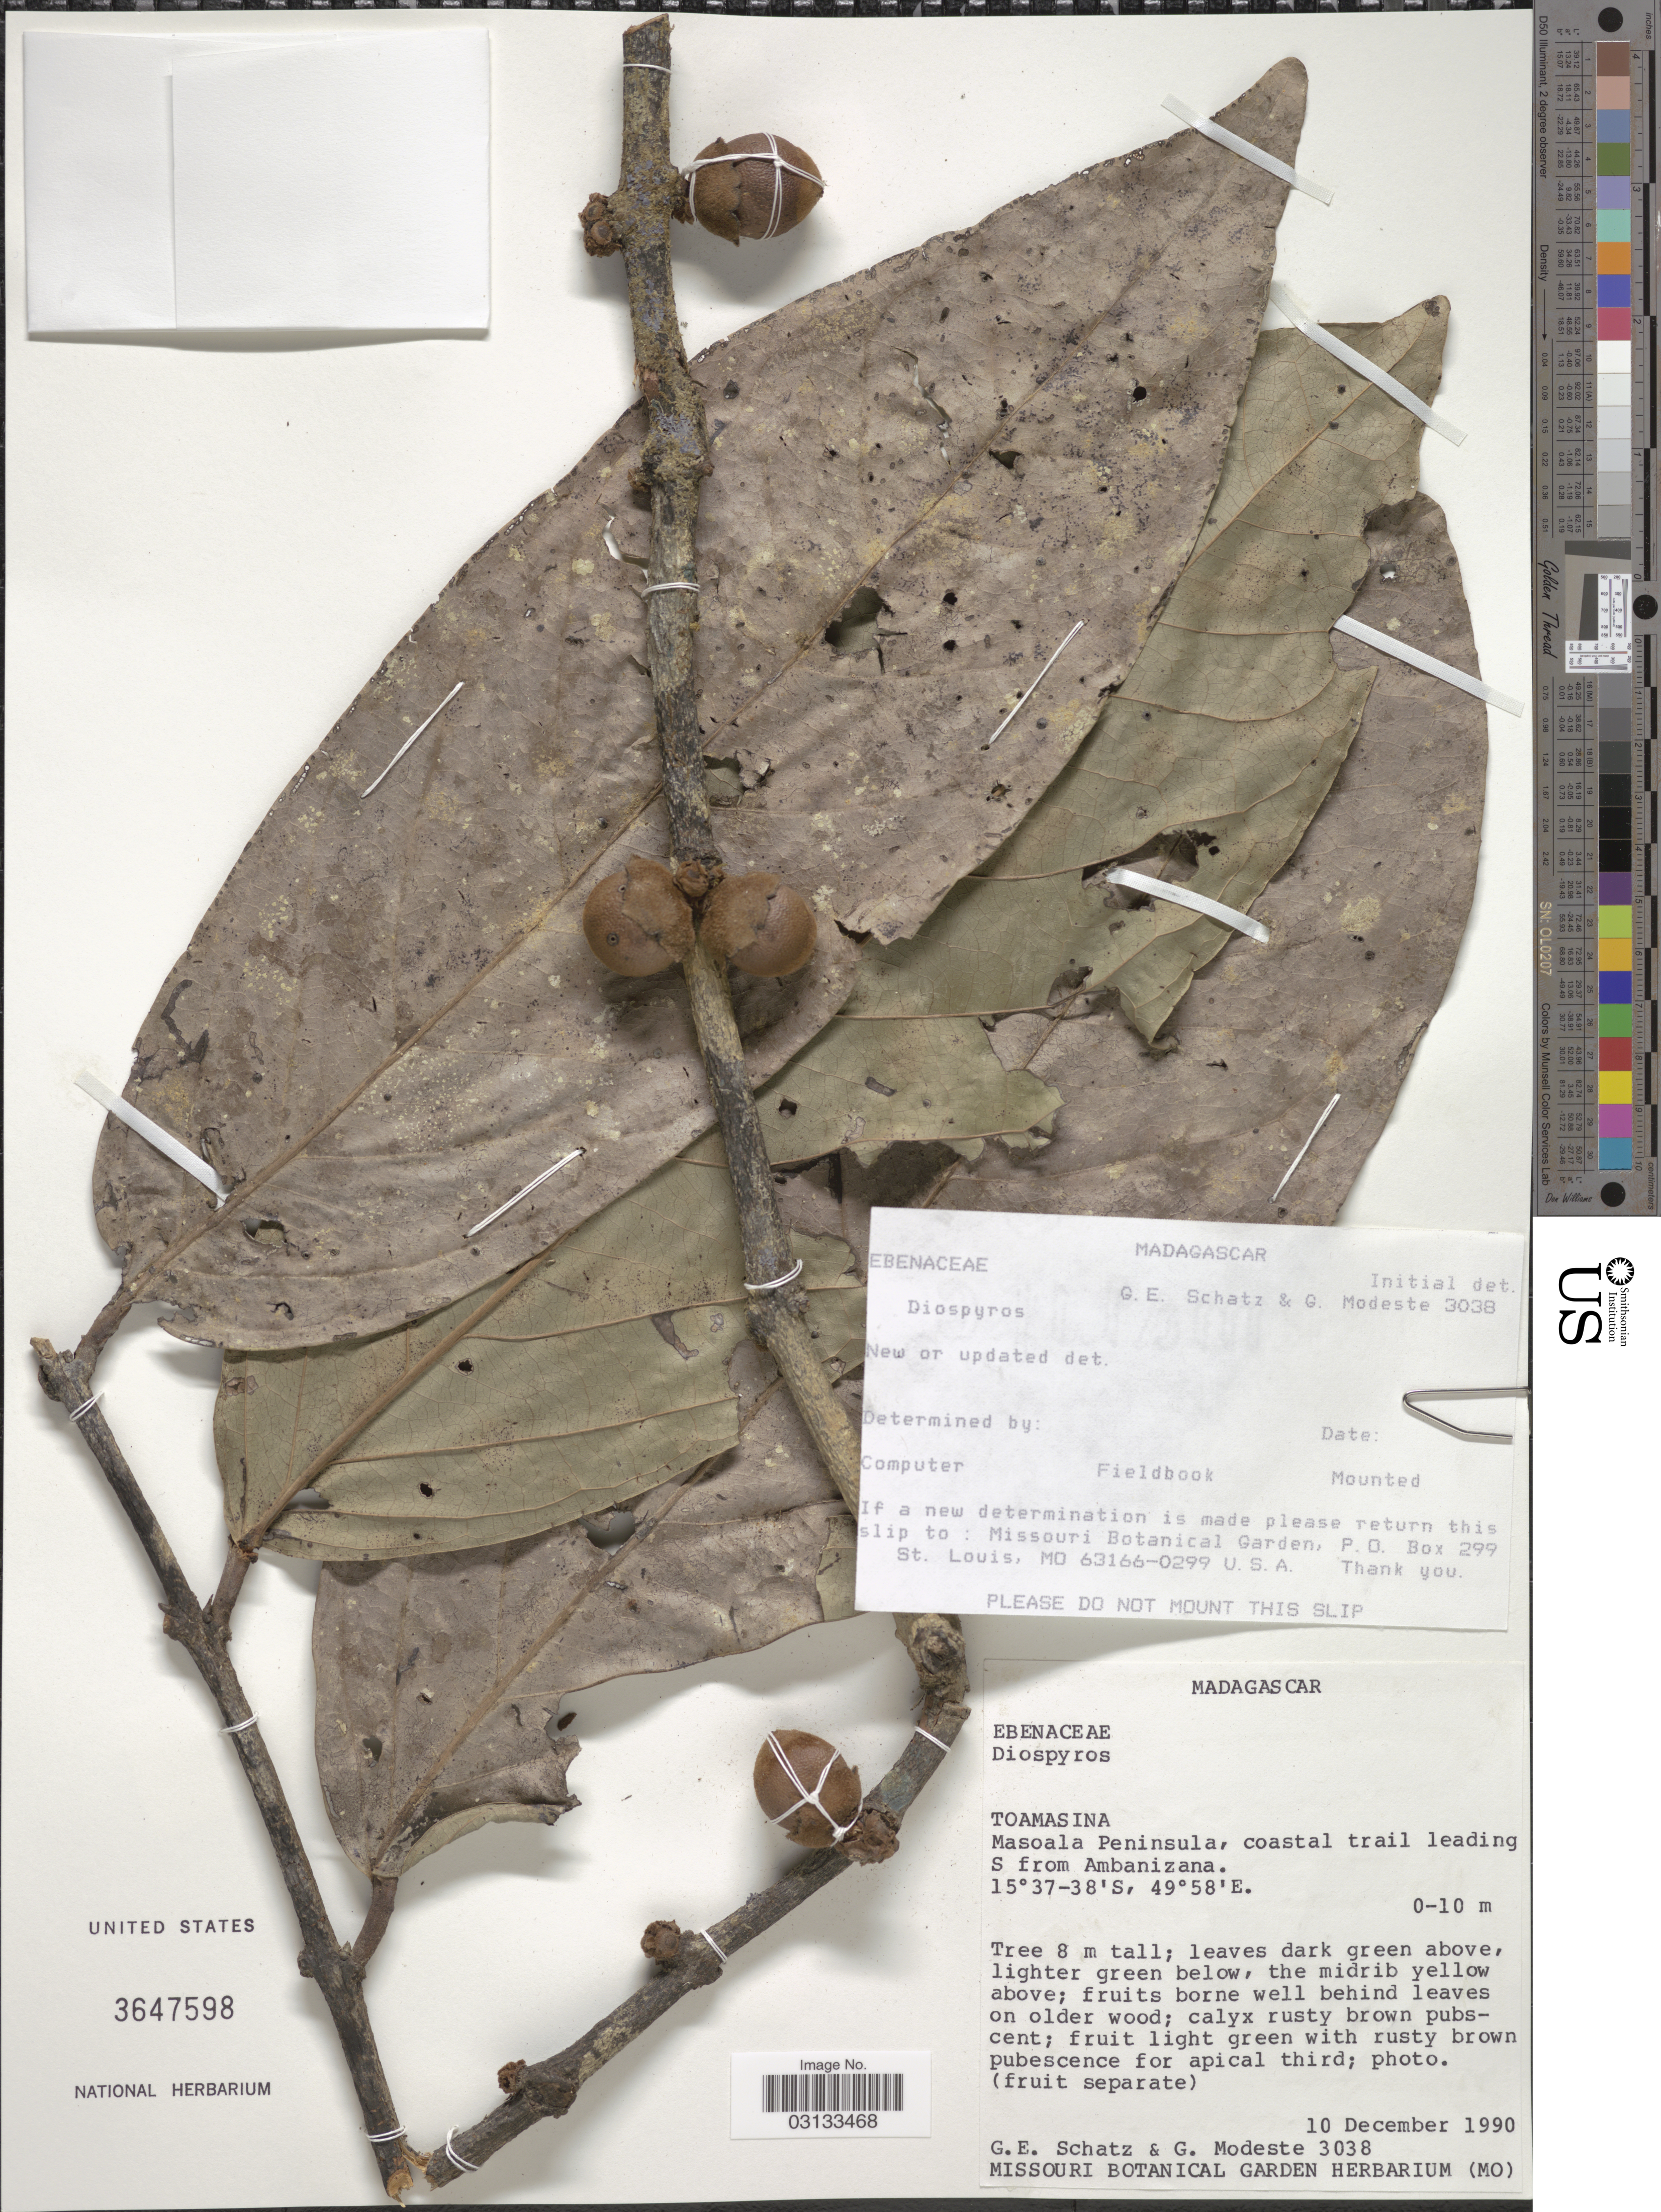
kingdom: Plantae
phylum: Tracheophyta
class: Magnoliopsida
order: Ericales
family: Ebenaceae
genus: Diospyros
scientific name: Diospyros sp.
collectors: G. Schatz & G. Modeste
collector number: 3038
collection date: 1990-12-10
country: Madagascar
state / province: Analanjirofo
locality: Masoala Peninsula, coastal trail leading S from Ambanizana.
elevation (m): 0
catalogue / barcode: US 3647598